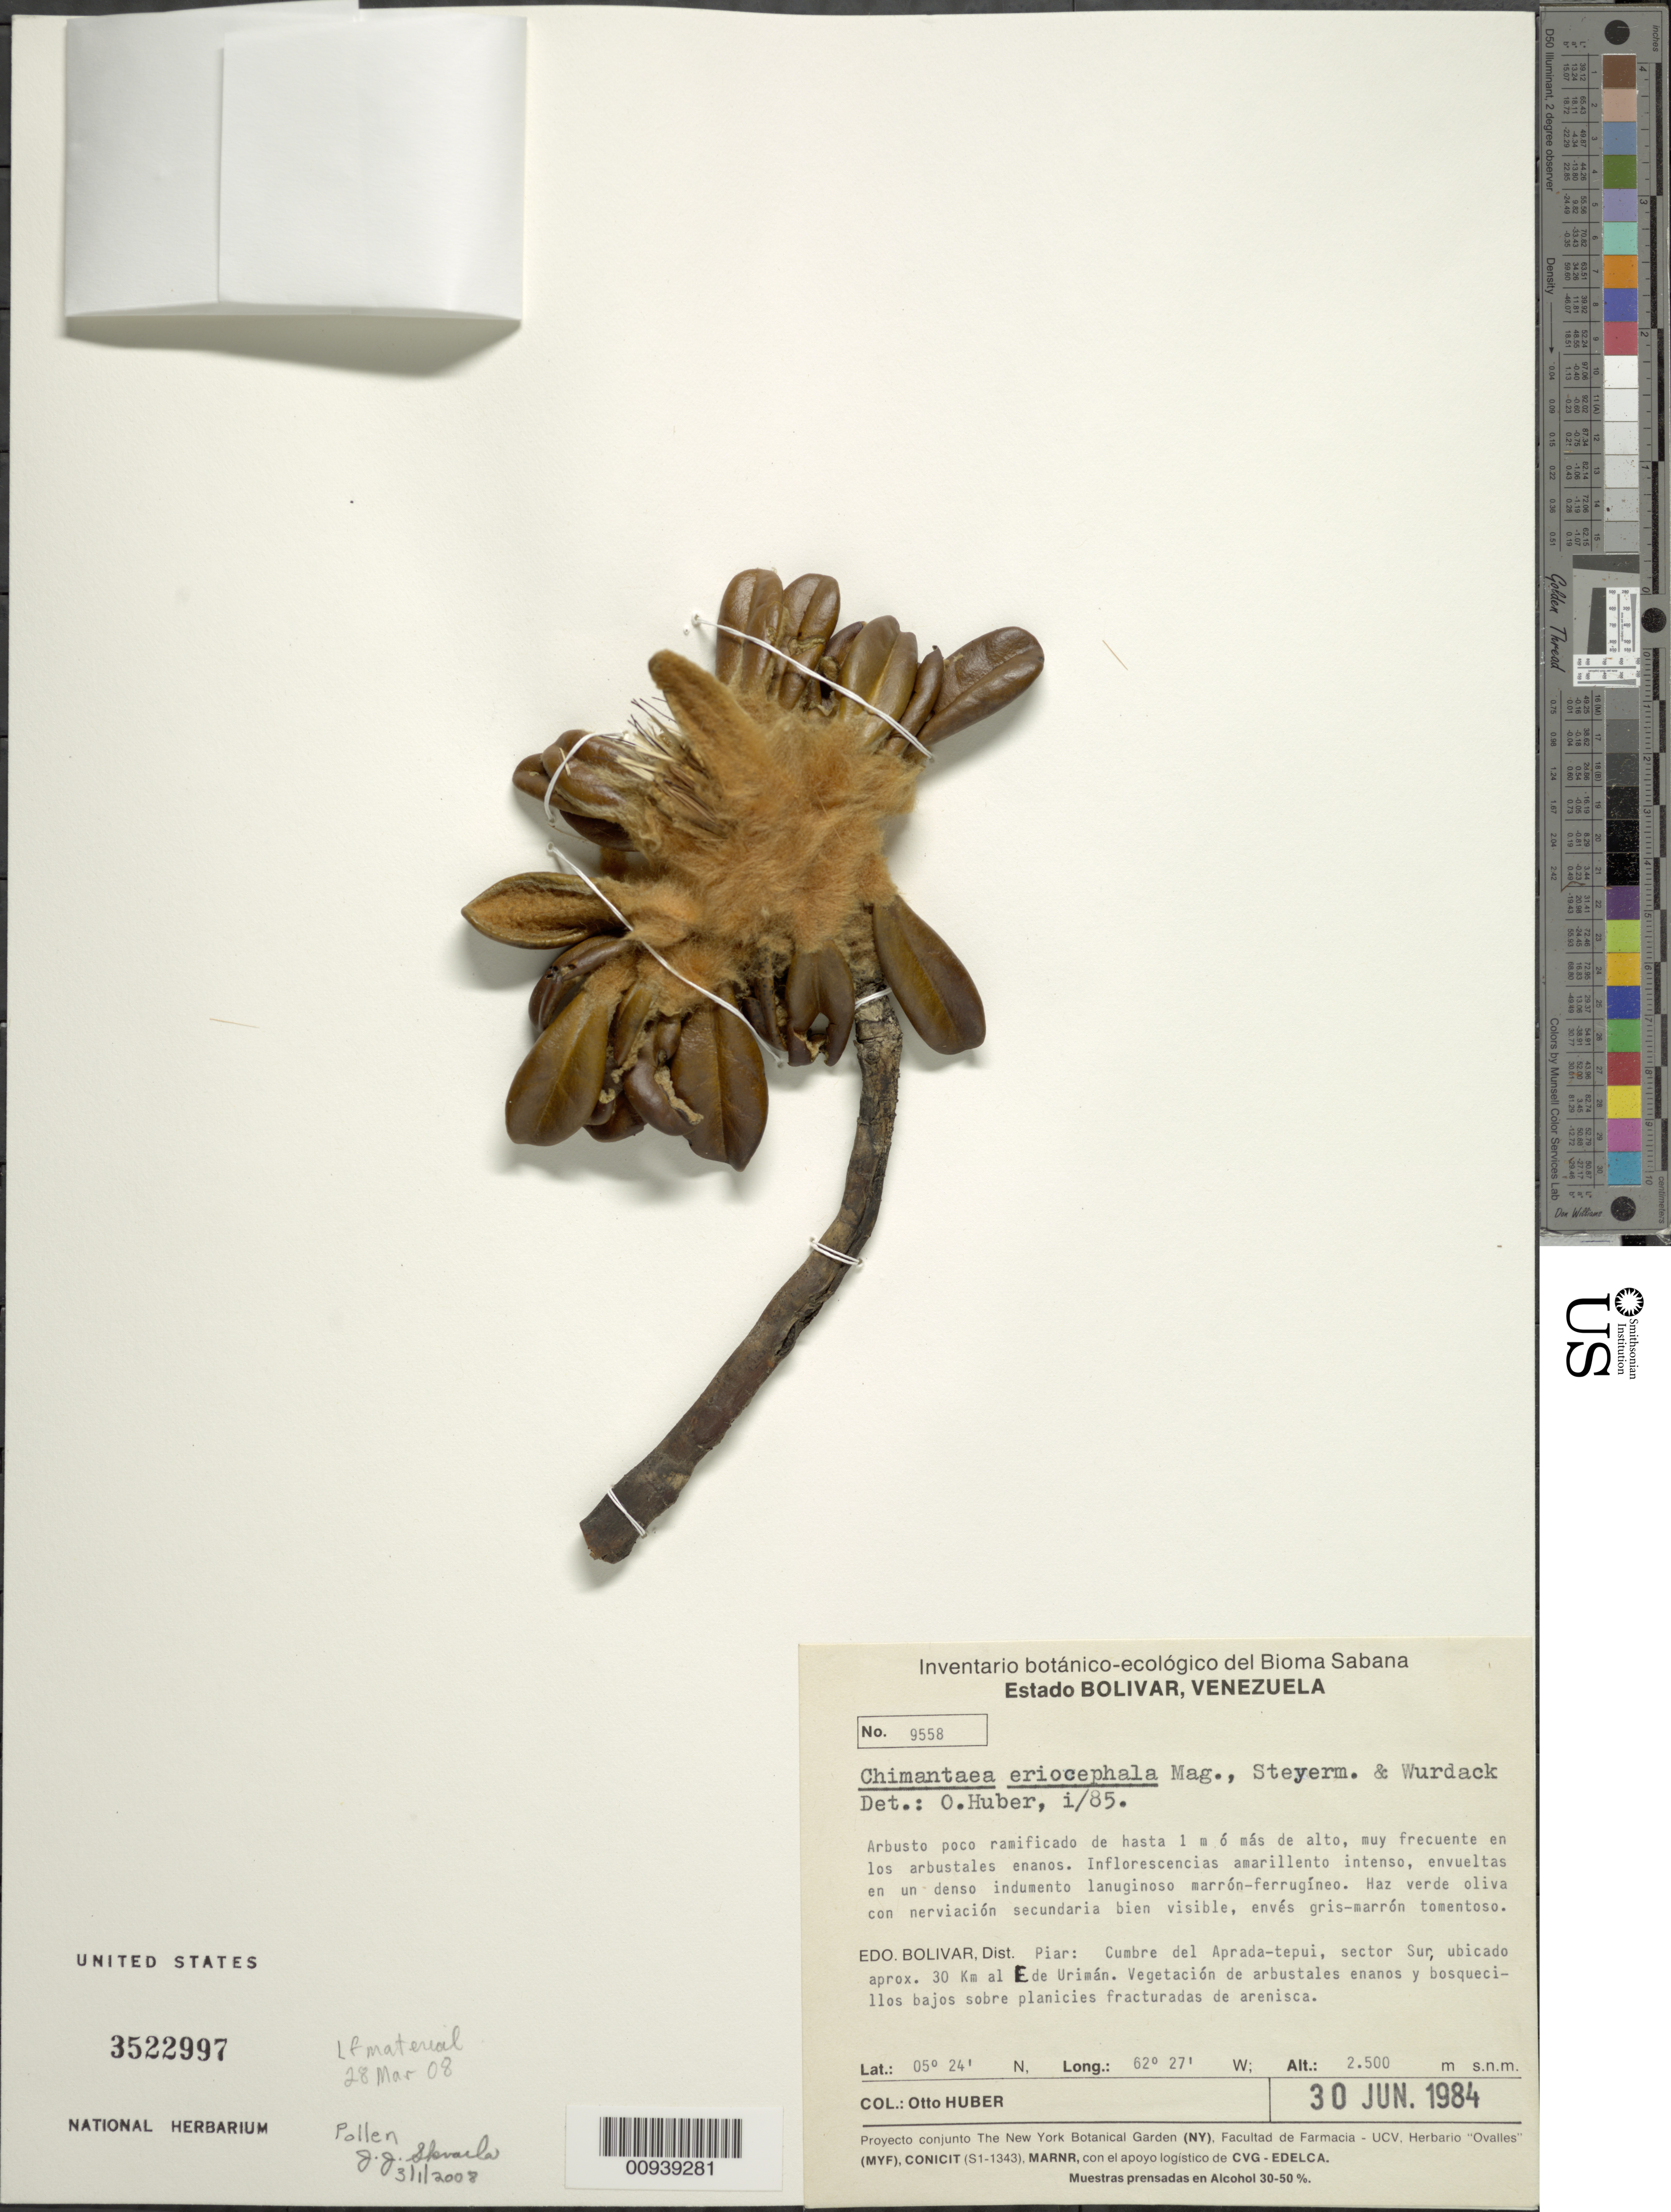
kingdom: Plantae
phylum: Tracheophyta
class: Magnoliopsida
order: Asterales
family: Asteraceae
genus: Chimantaea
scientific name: Chimantaea eriocephala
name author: Maguire et al.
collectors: O. Huber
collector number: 9558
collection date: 1984-06-30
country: Venezuela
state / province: Bolivar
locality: Distr. Piar: Cumbre del Aprada-tepui, sector Sur, ubicado, 30 Km al E de Uriman.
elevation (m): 2500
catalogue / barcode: US 3522997